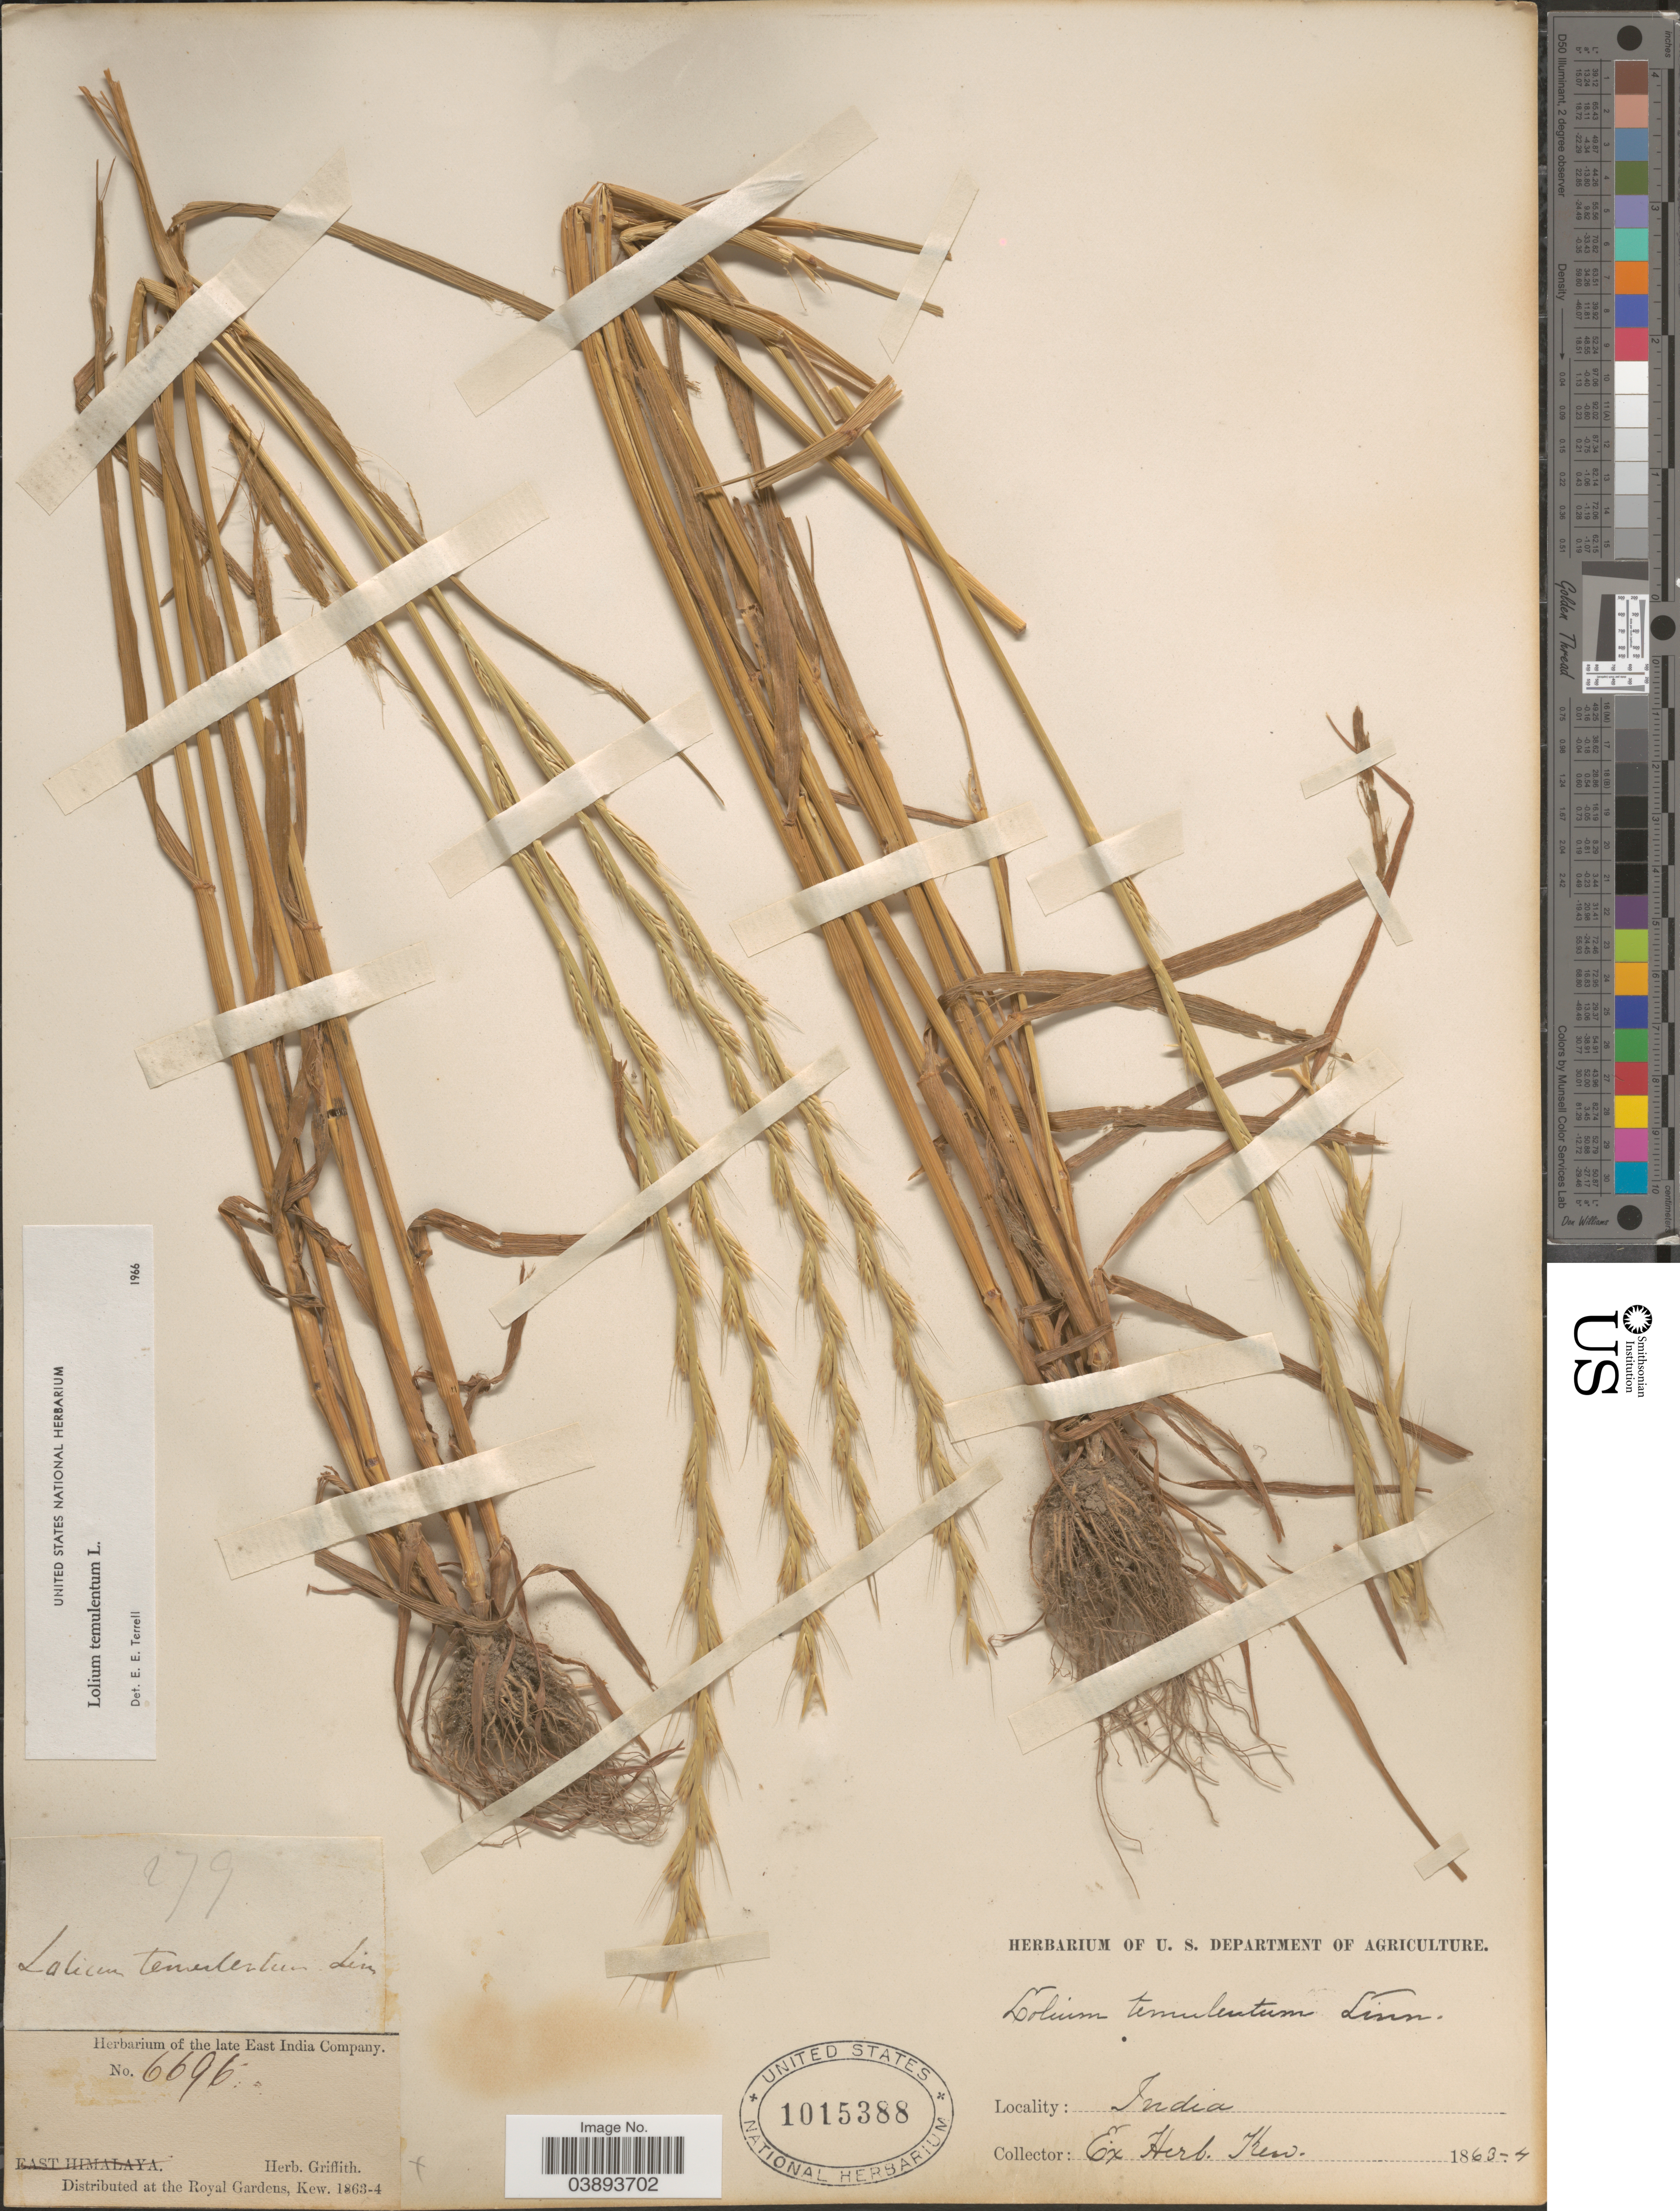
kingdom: Plantae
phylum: Tracheophyta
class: Liliopsida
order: Poales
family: Poaceae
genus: Lolium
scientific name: Lolium temulentum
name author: L.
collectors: ex herb. Griffith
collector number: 6696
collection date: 1863/1864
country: India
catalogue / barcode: US 1015388